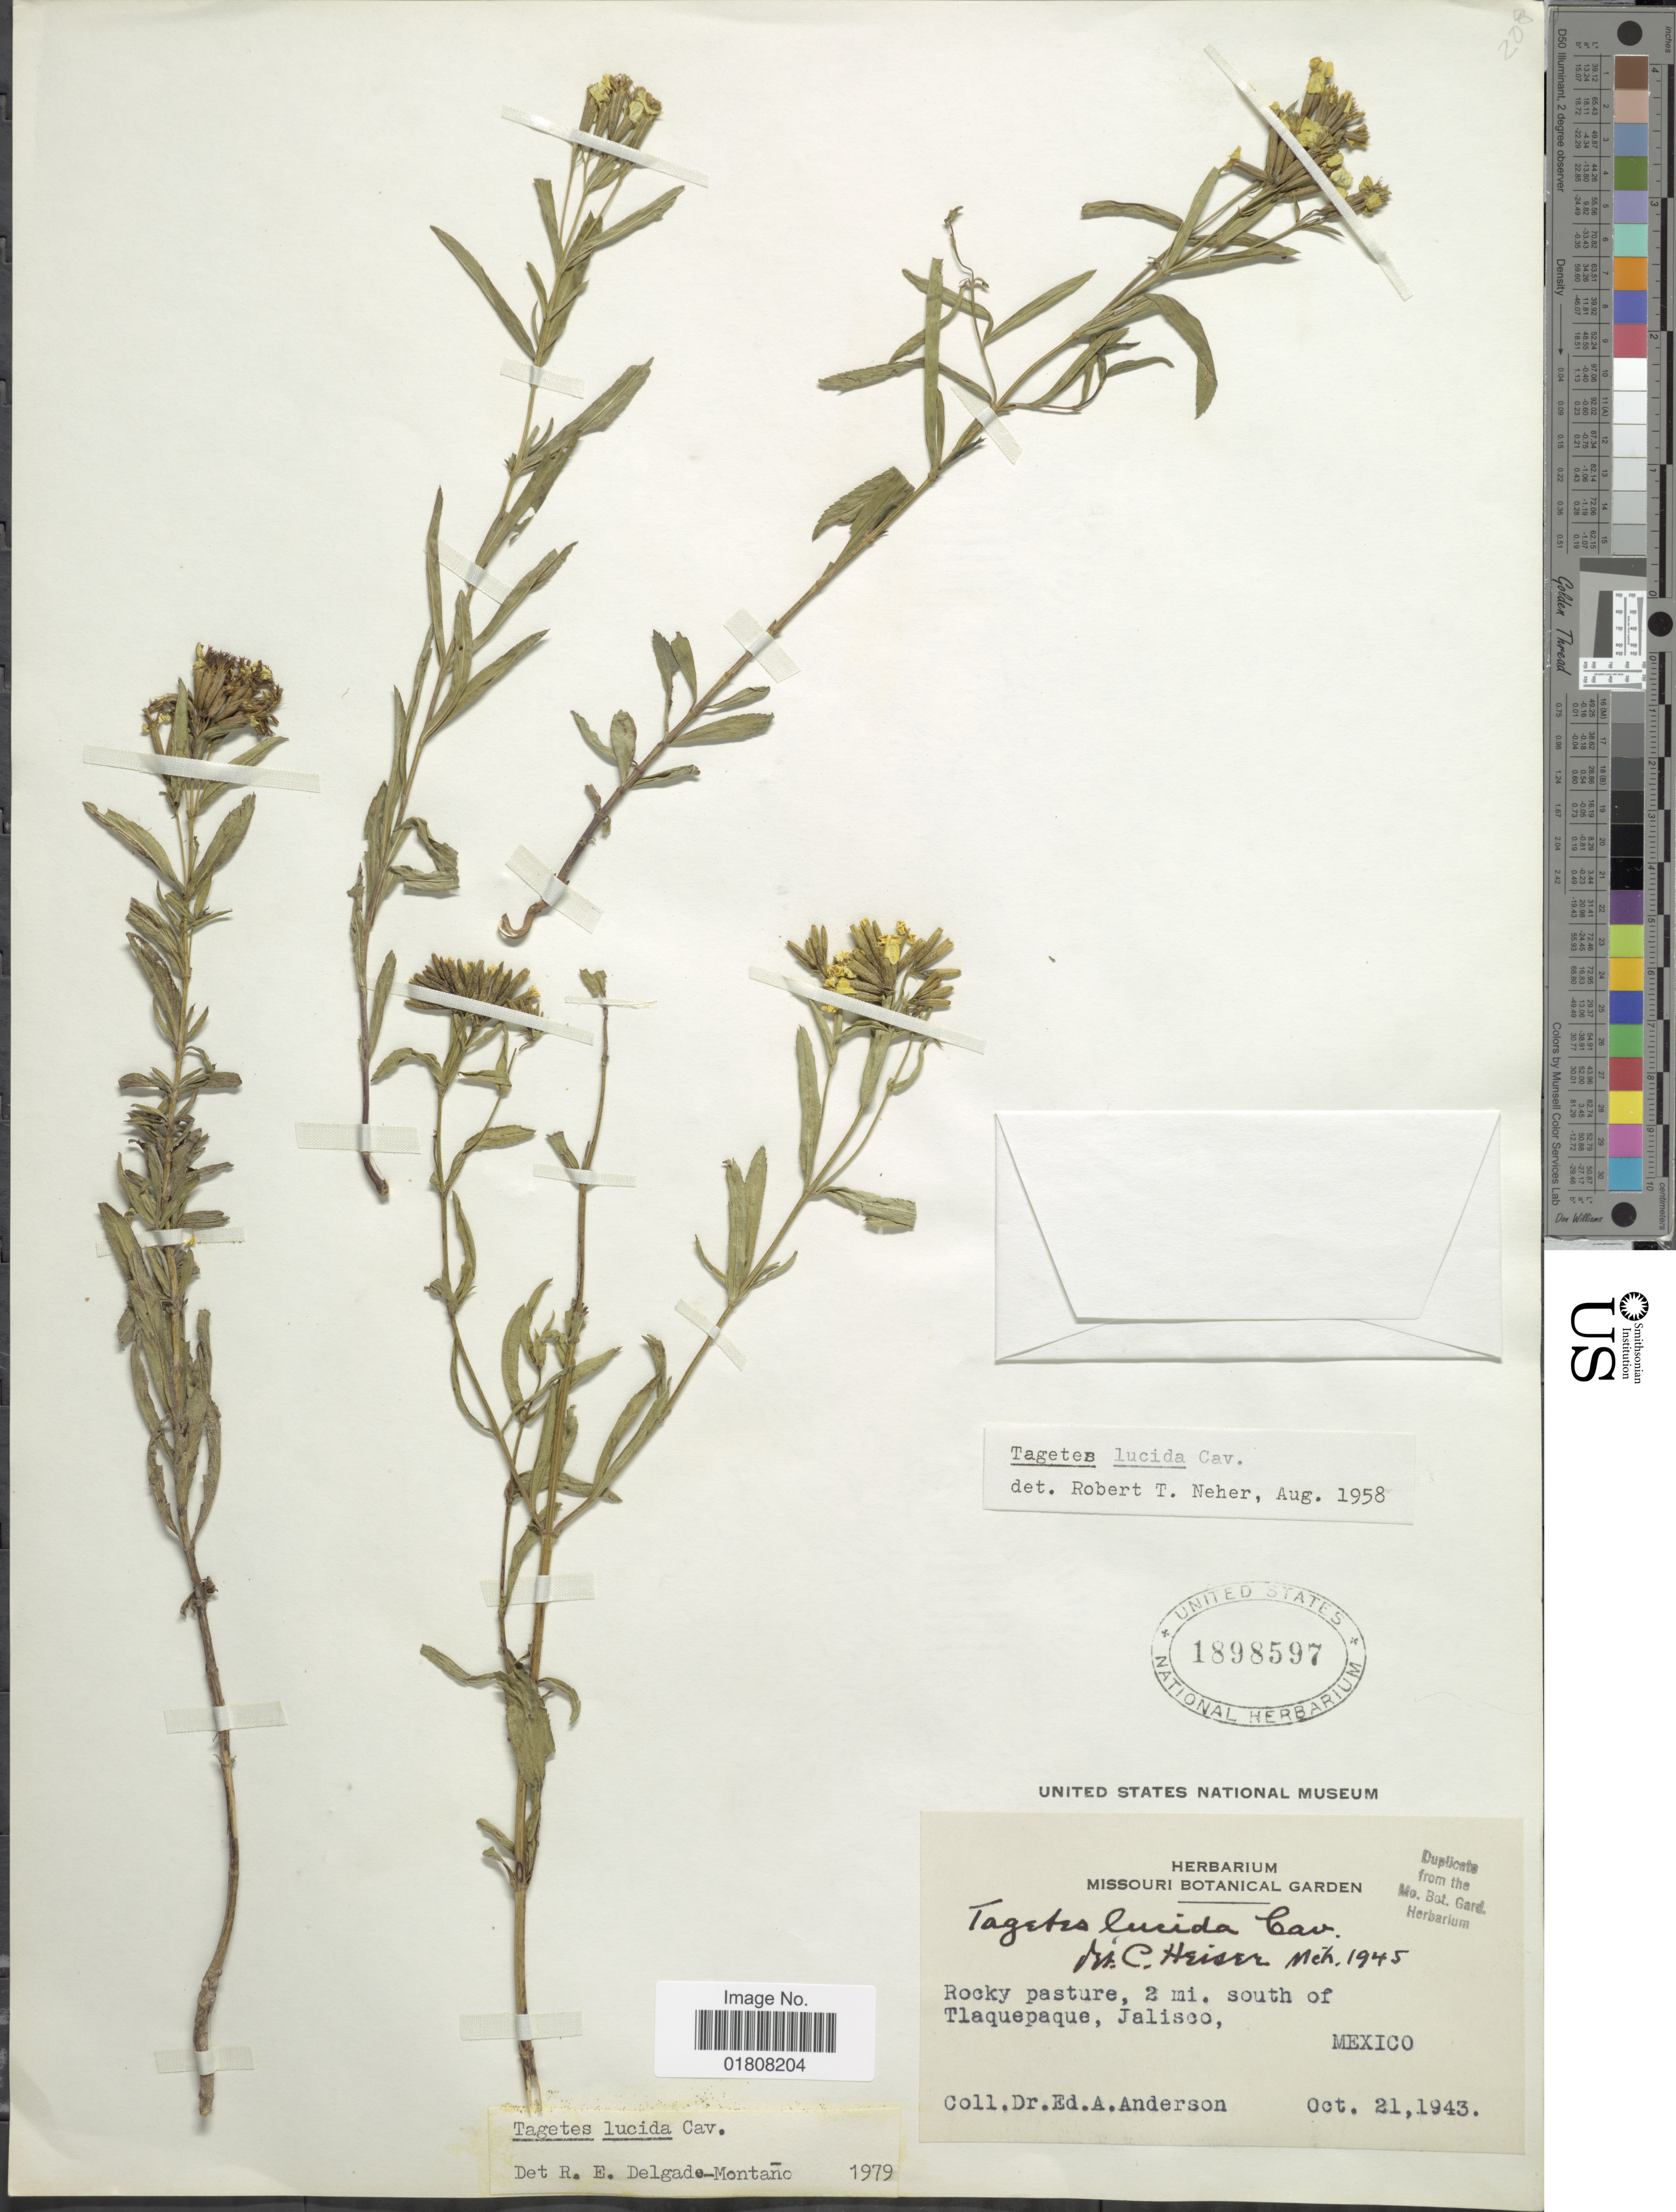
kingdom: Plantae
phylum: Tracheophyta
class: Magnoliopsida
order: Asterales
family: Asteraceae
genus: Tagetes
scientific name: Tagetes lucida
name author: Cav.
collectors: E. A. Anderson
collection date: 1943-10-21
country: Mexico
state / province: Jalisco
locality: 2 mi south of Tlaquepaque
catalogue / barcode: US 1898597